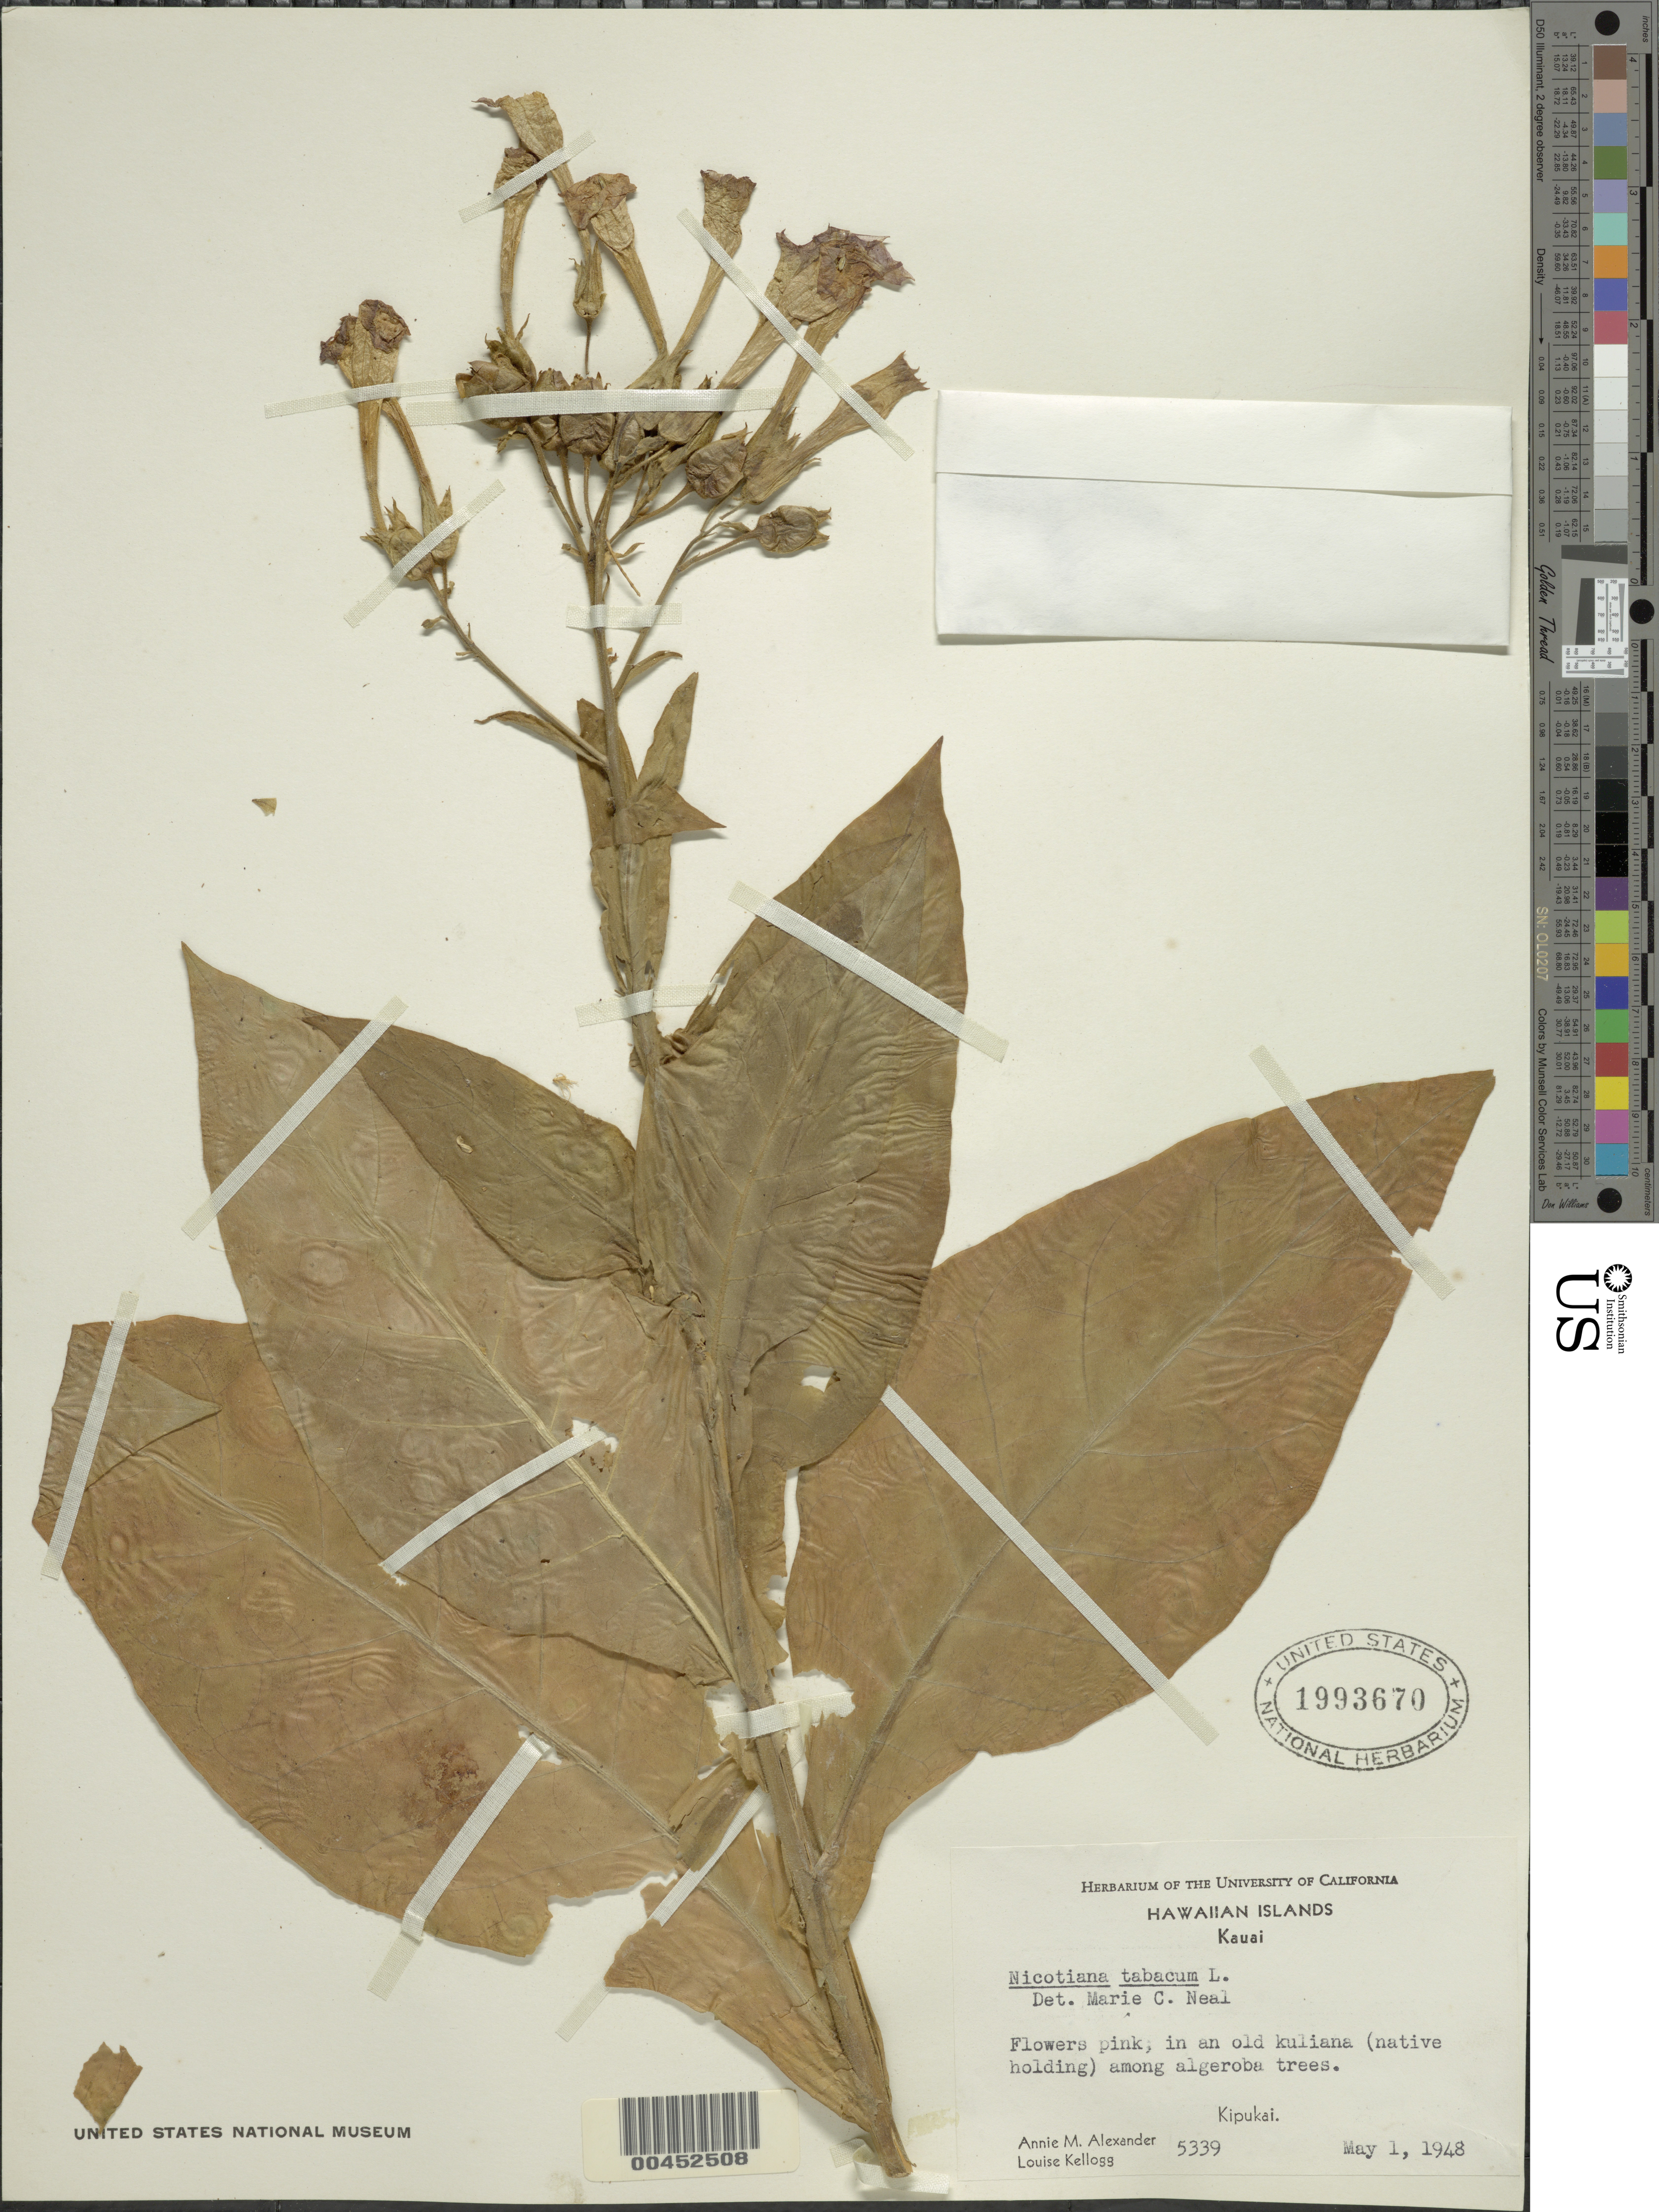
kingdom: Plantae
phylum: Tracheophyta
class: Magnoliopsida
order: Solanales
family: Solanaceae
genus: Nicotiana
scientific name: Nicotiana tabacum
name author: L.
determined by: Ning, W. S.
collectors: A. M. Alexander & L. Kellogg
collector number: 5339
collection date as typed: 1 May 1948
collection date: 1948-05-01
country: United States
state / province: Hawaii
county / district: Kauai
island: Kaua'i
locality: Kipukai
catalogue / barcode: US 1993670